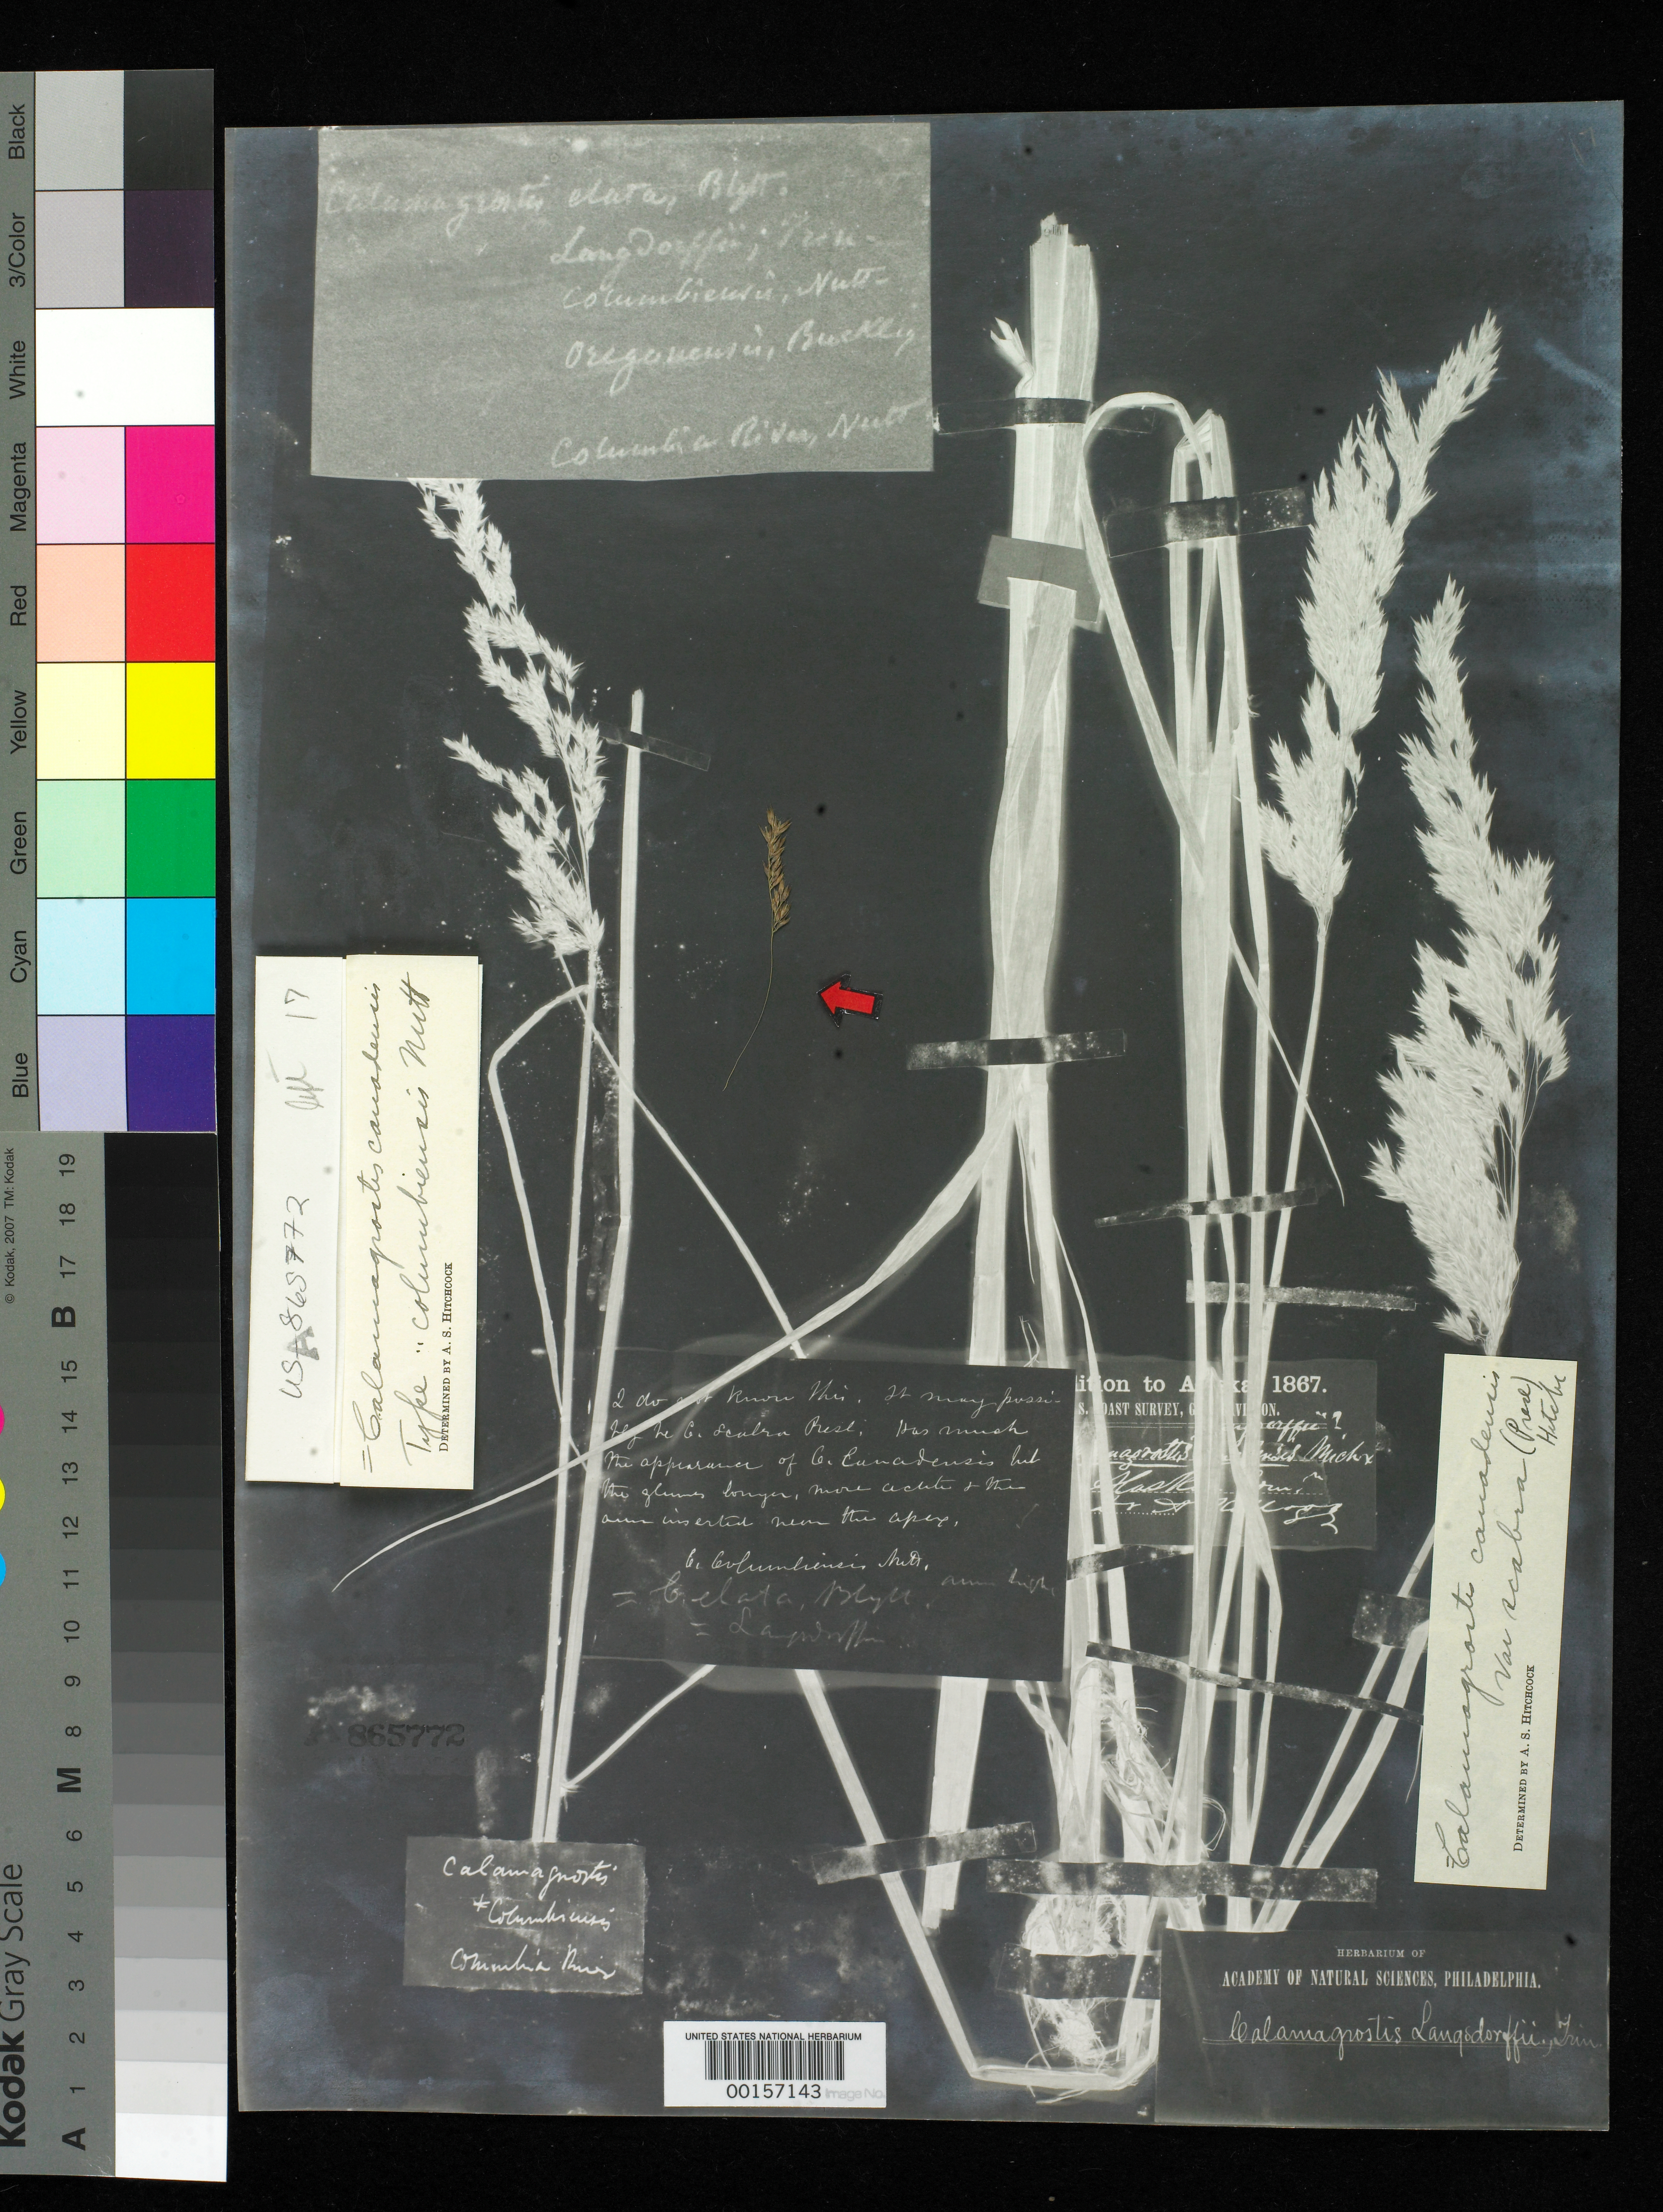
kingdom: Plantae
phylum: Tracheophyta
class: Liliopsida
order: Poales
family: Poaceae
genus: Calamagrostis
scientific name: Calamagrostis columbiensis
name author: Nutt. ex A. Gray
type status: Type Fragment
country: United States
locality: Columbia River.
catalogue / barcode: US 865772A